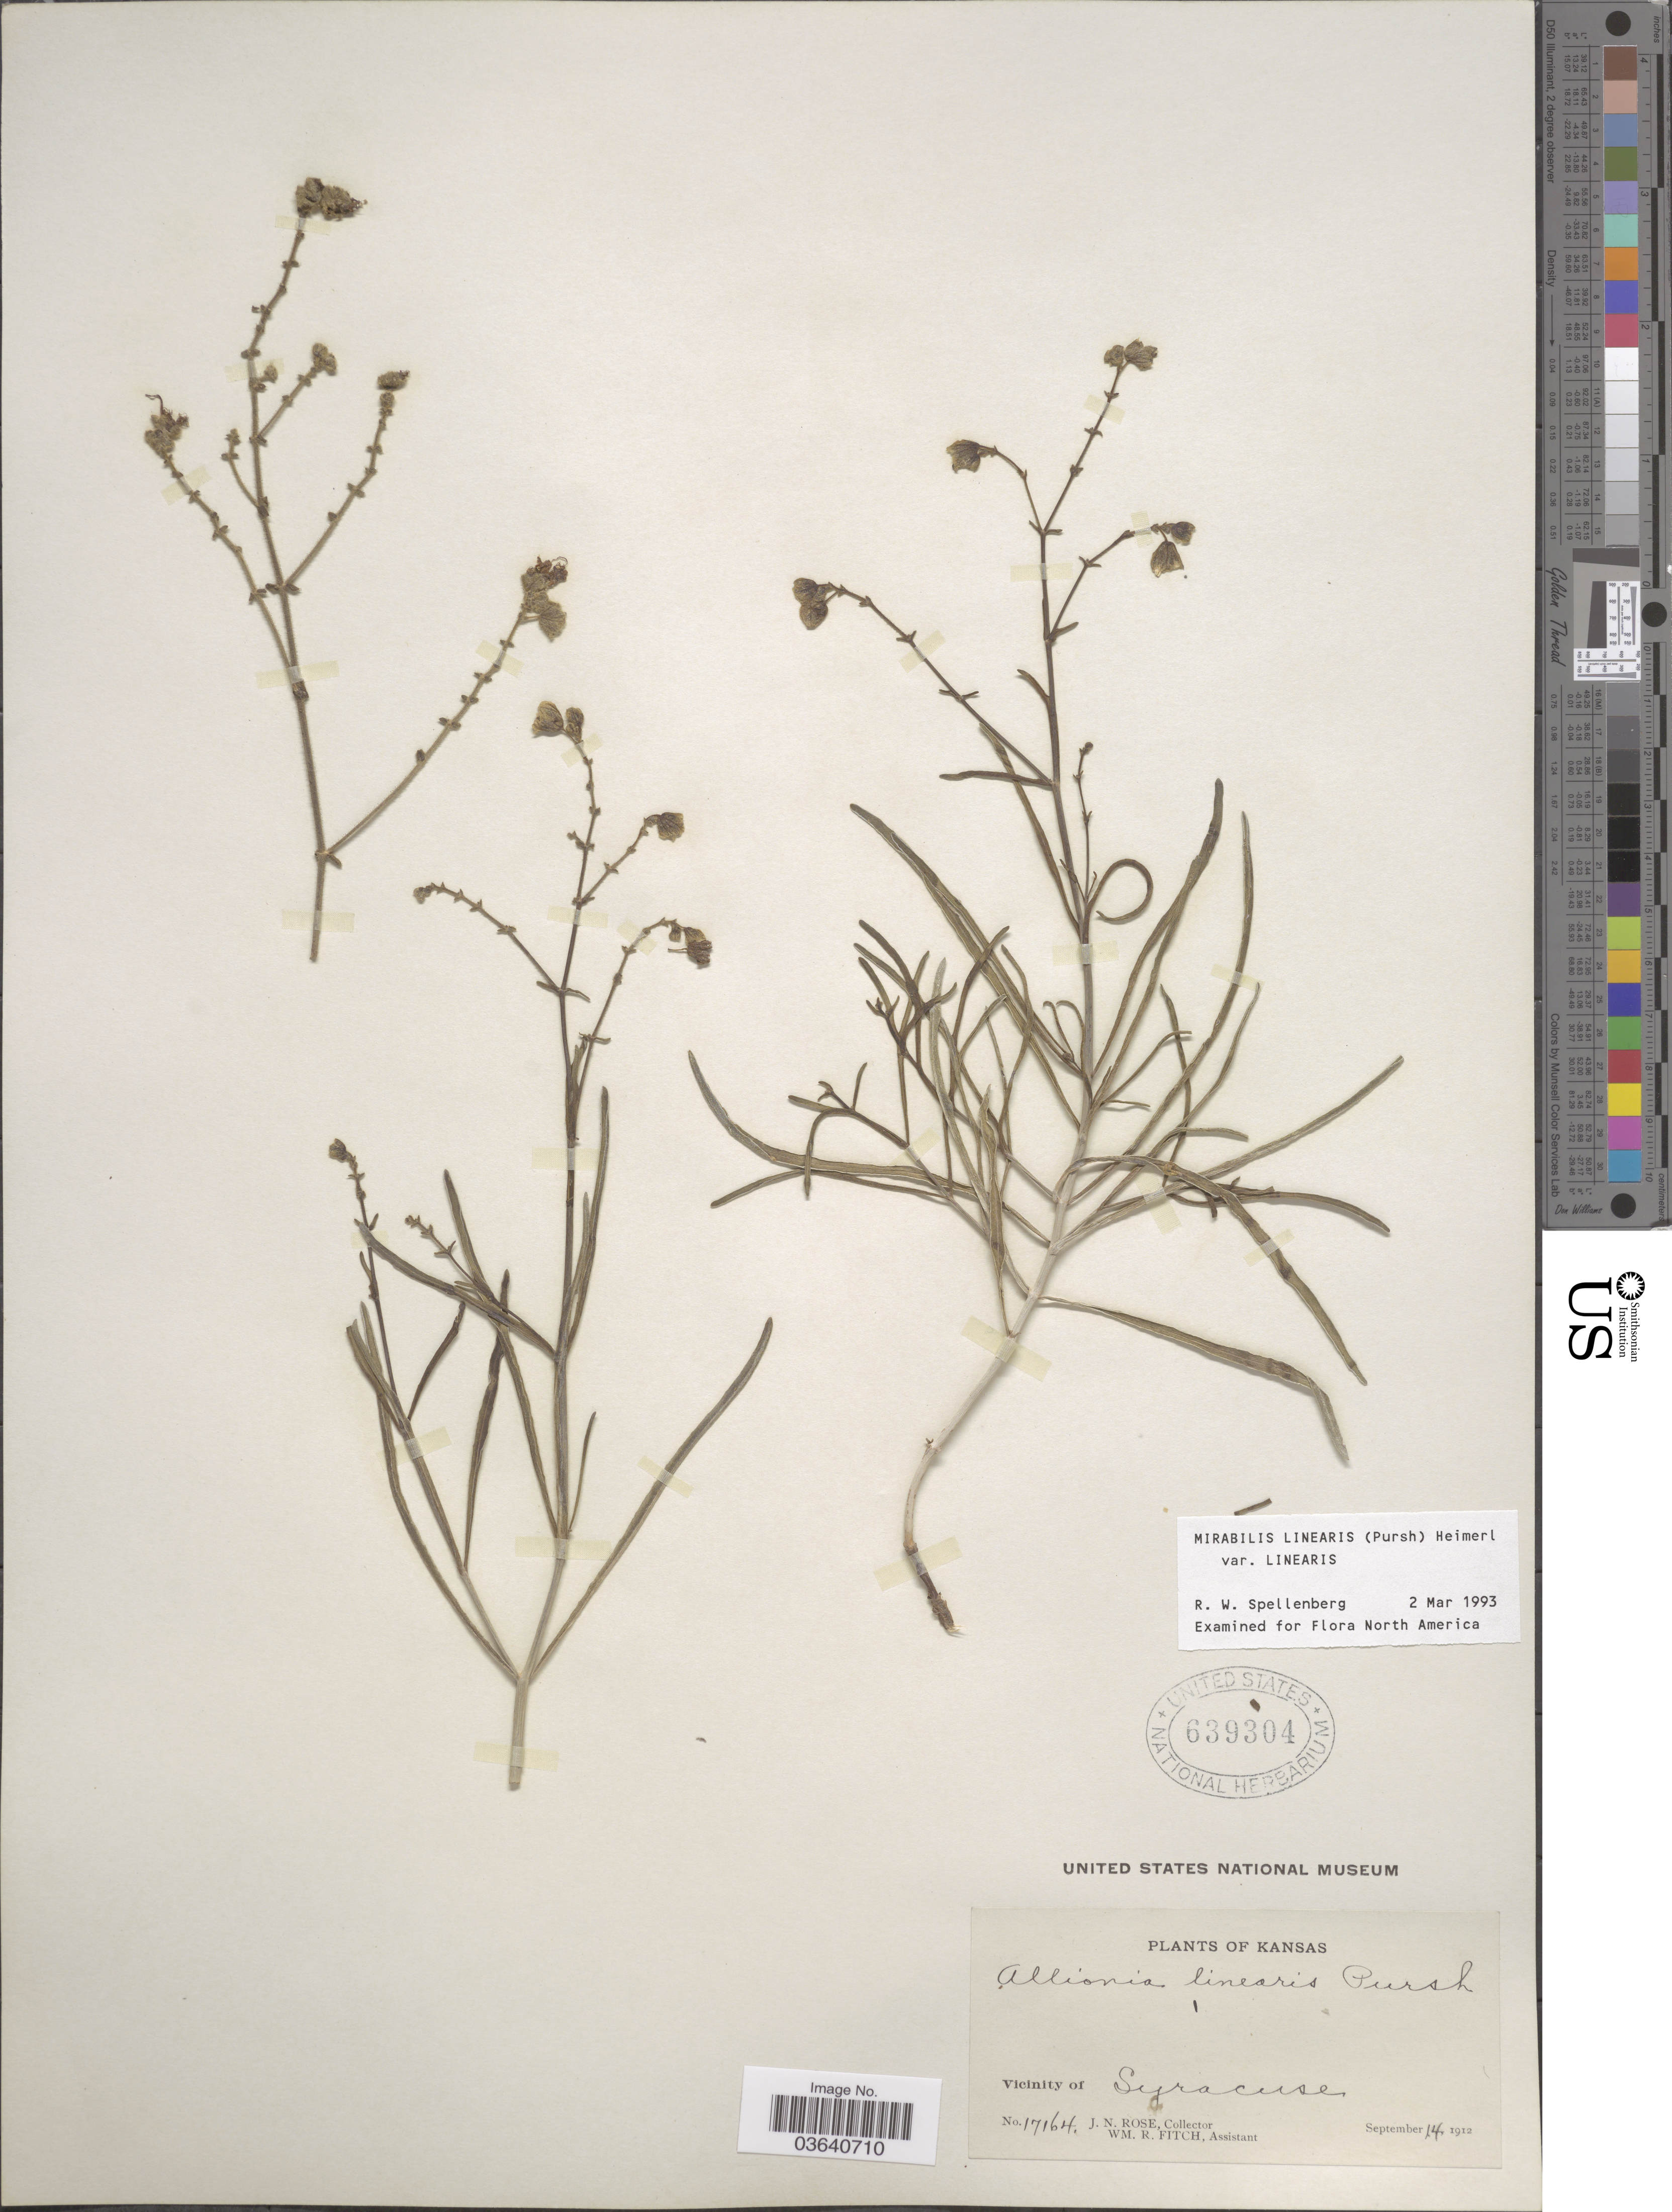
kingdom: Plantae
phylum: Tracheophyta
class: Magnoliopsida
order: Caryophyllales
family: Nyctaginaceae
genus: Mirabilis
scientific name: Mirabilis linearis var. linearis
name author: (Pursh) Heimerl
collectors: J. N. Rose & W. R. Fitch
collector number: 17164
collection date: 1912-09-14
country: United States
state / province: Kansas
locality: Vicinity of Syracuse.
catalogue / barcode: US 639304